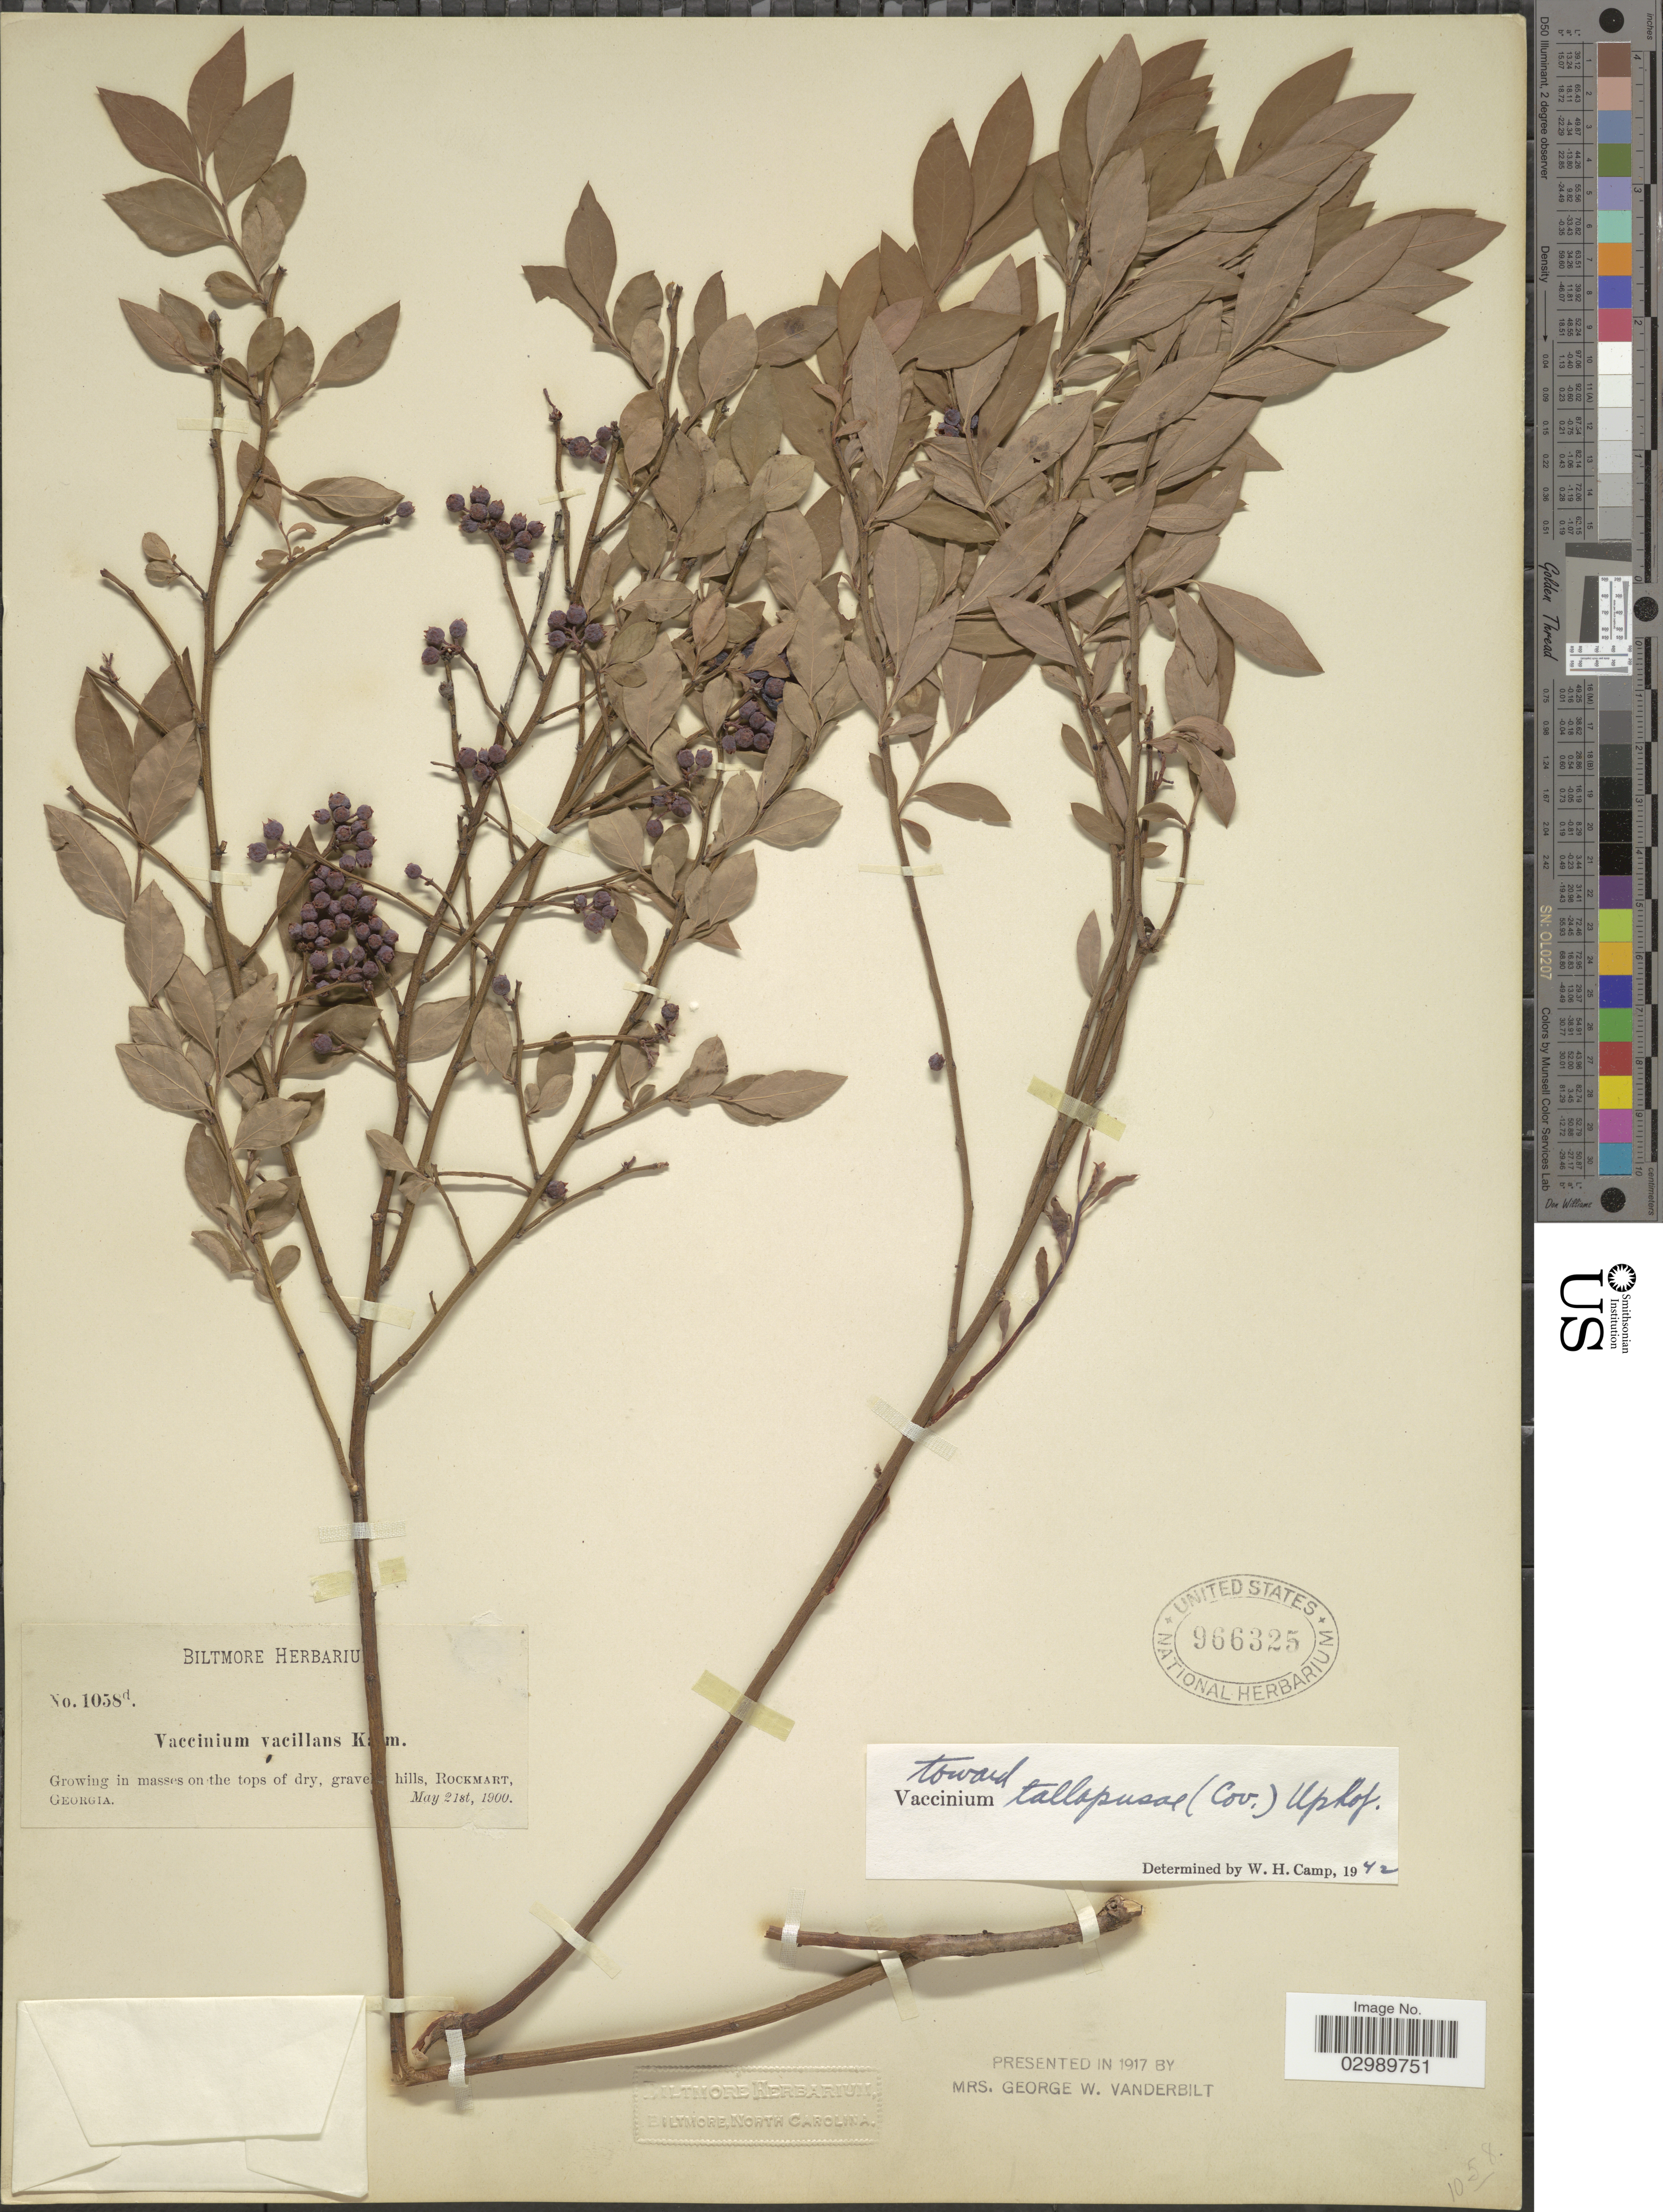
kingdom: Plantae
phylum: Tracheophyta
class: Magnoliopsida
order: Ericales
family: Ericaceae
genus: Vaccinium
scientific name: Vaccinium tallapusae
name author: (Coville ex Small) Uphof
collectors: ex herb. Biltmore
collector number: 1058d*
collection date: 1900-05-21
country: United States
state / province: Georgia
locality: Rockmart.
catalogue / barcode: US 966325